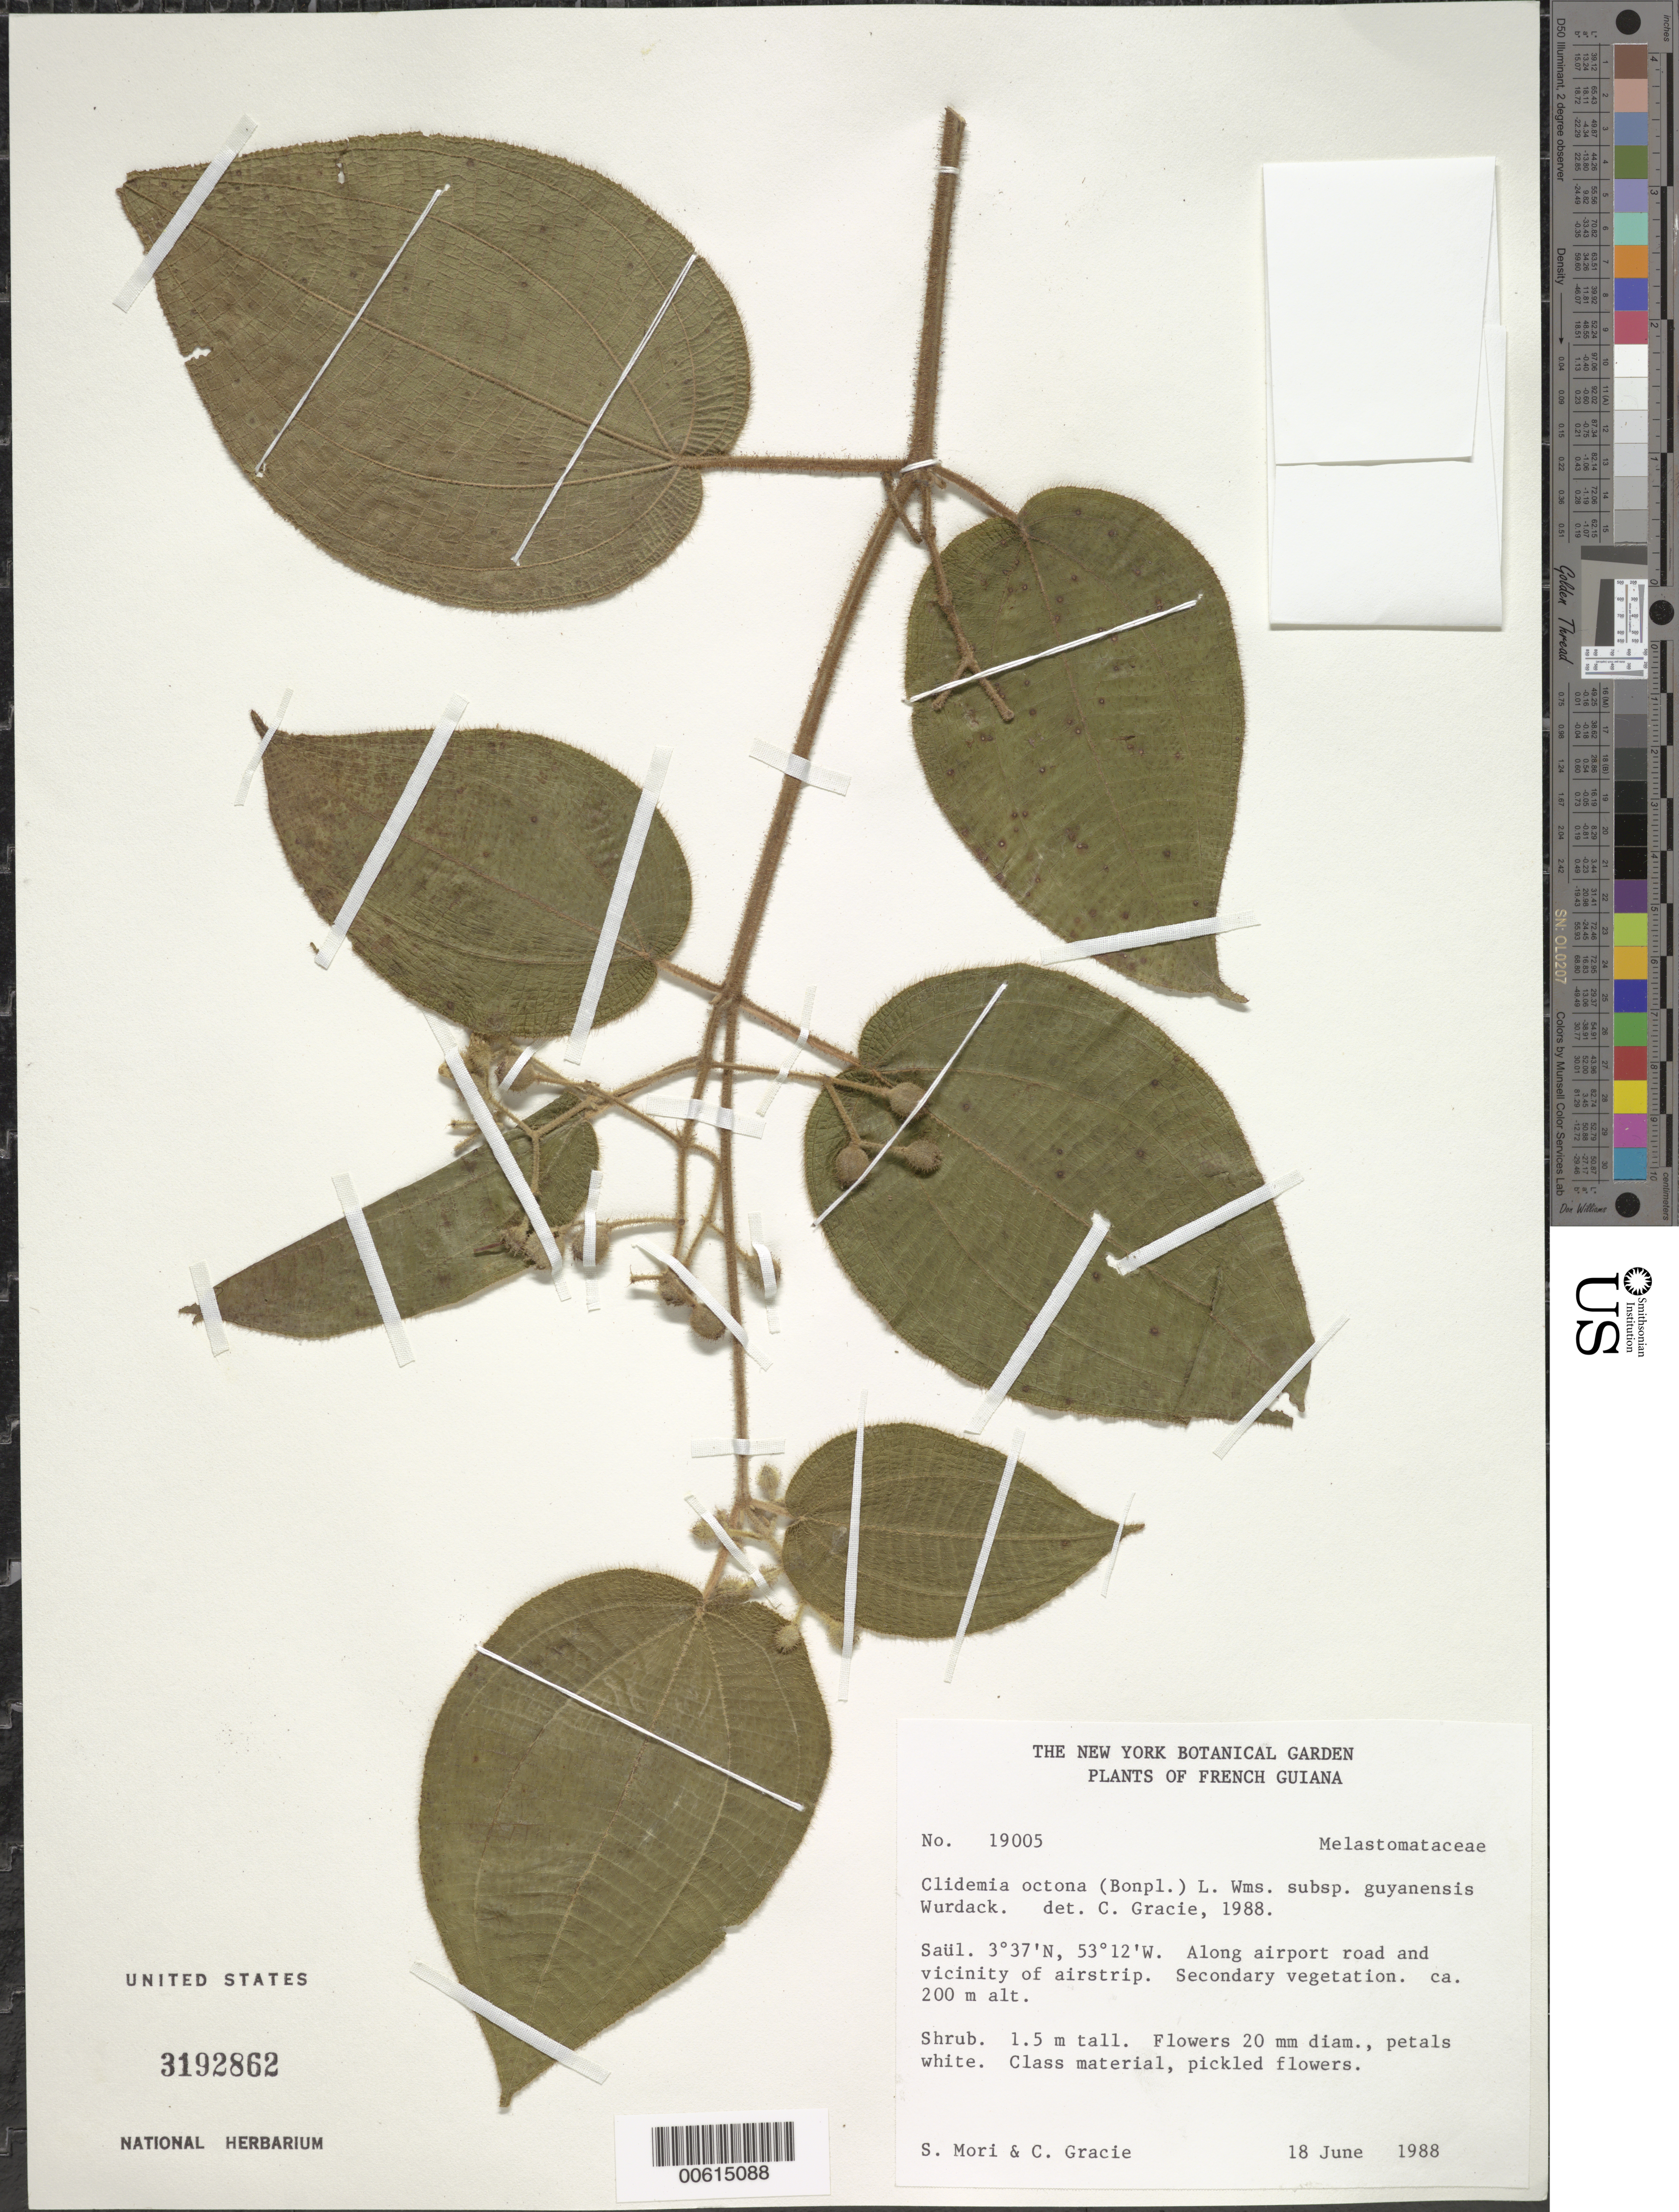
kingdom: Plantae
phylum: Tracheophyta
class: Magnoliopsida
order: Myrtales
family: Melastomataceae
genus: Clidemia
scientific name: Clidemia octona subsp. guayanensis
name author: Wurdack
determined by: Gracie, Carol A.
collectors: S. Mori & C. A. Gracie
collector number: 19005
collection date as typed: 18-Jun-88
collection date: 1988-06-18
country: French Guiana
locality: Saül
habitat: Secondary vegetation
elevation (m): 200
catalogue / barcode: US 3192862